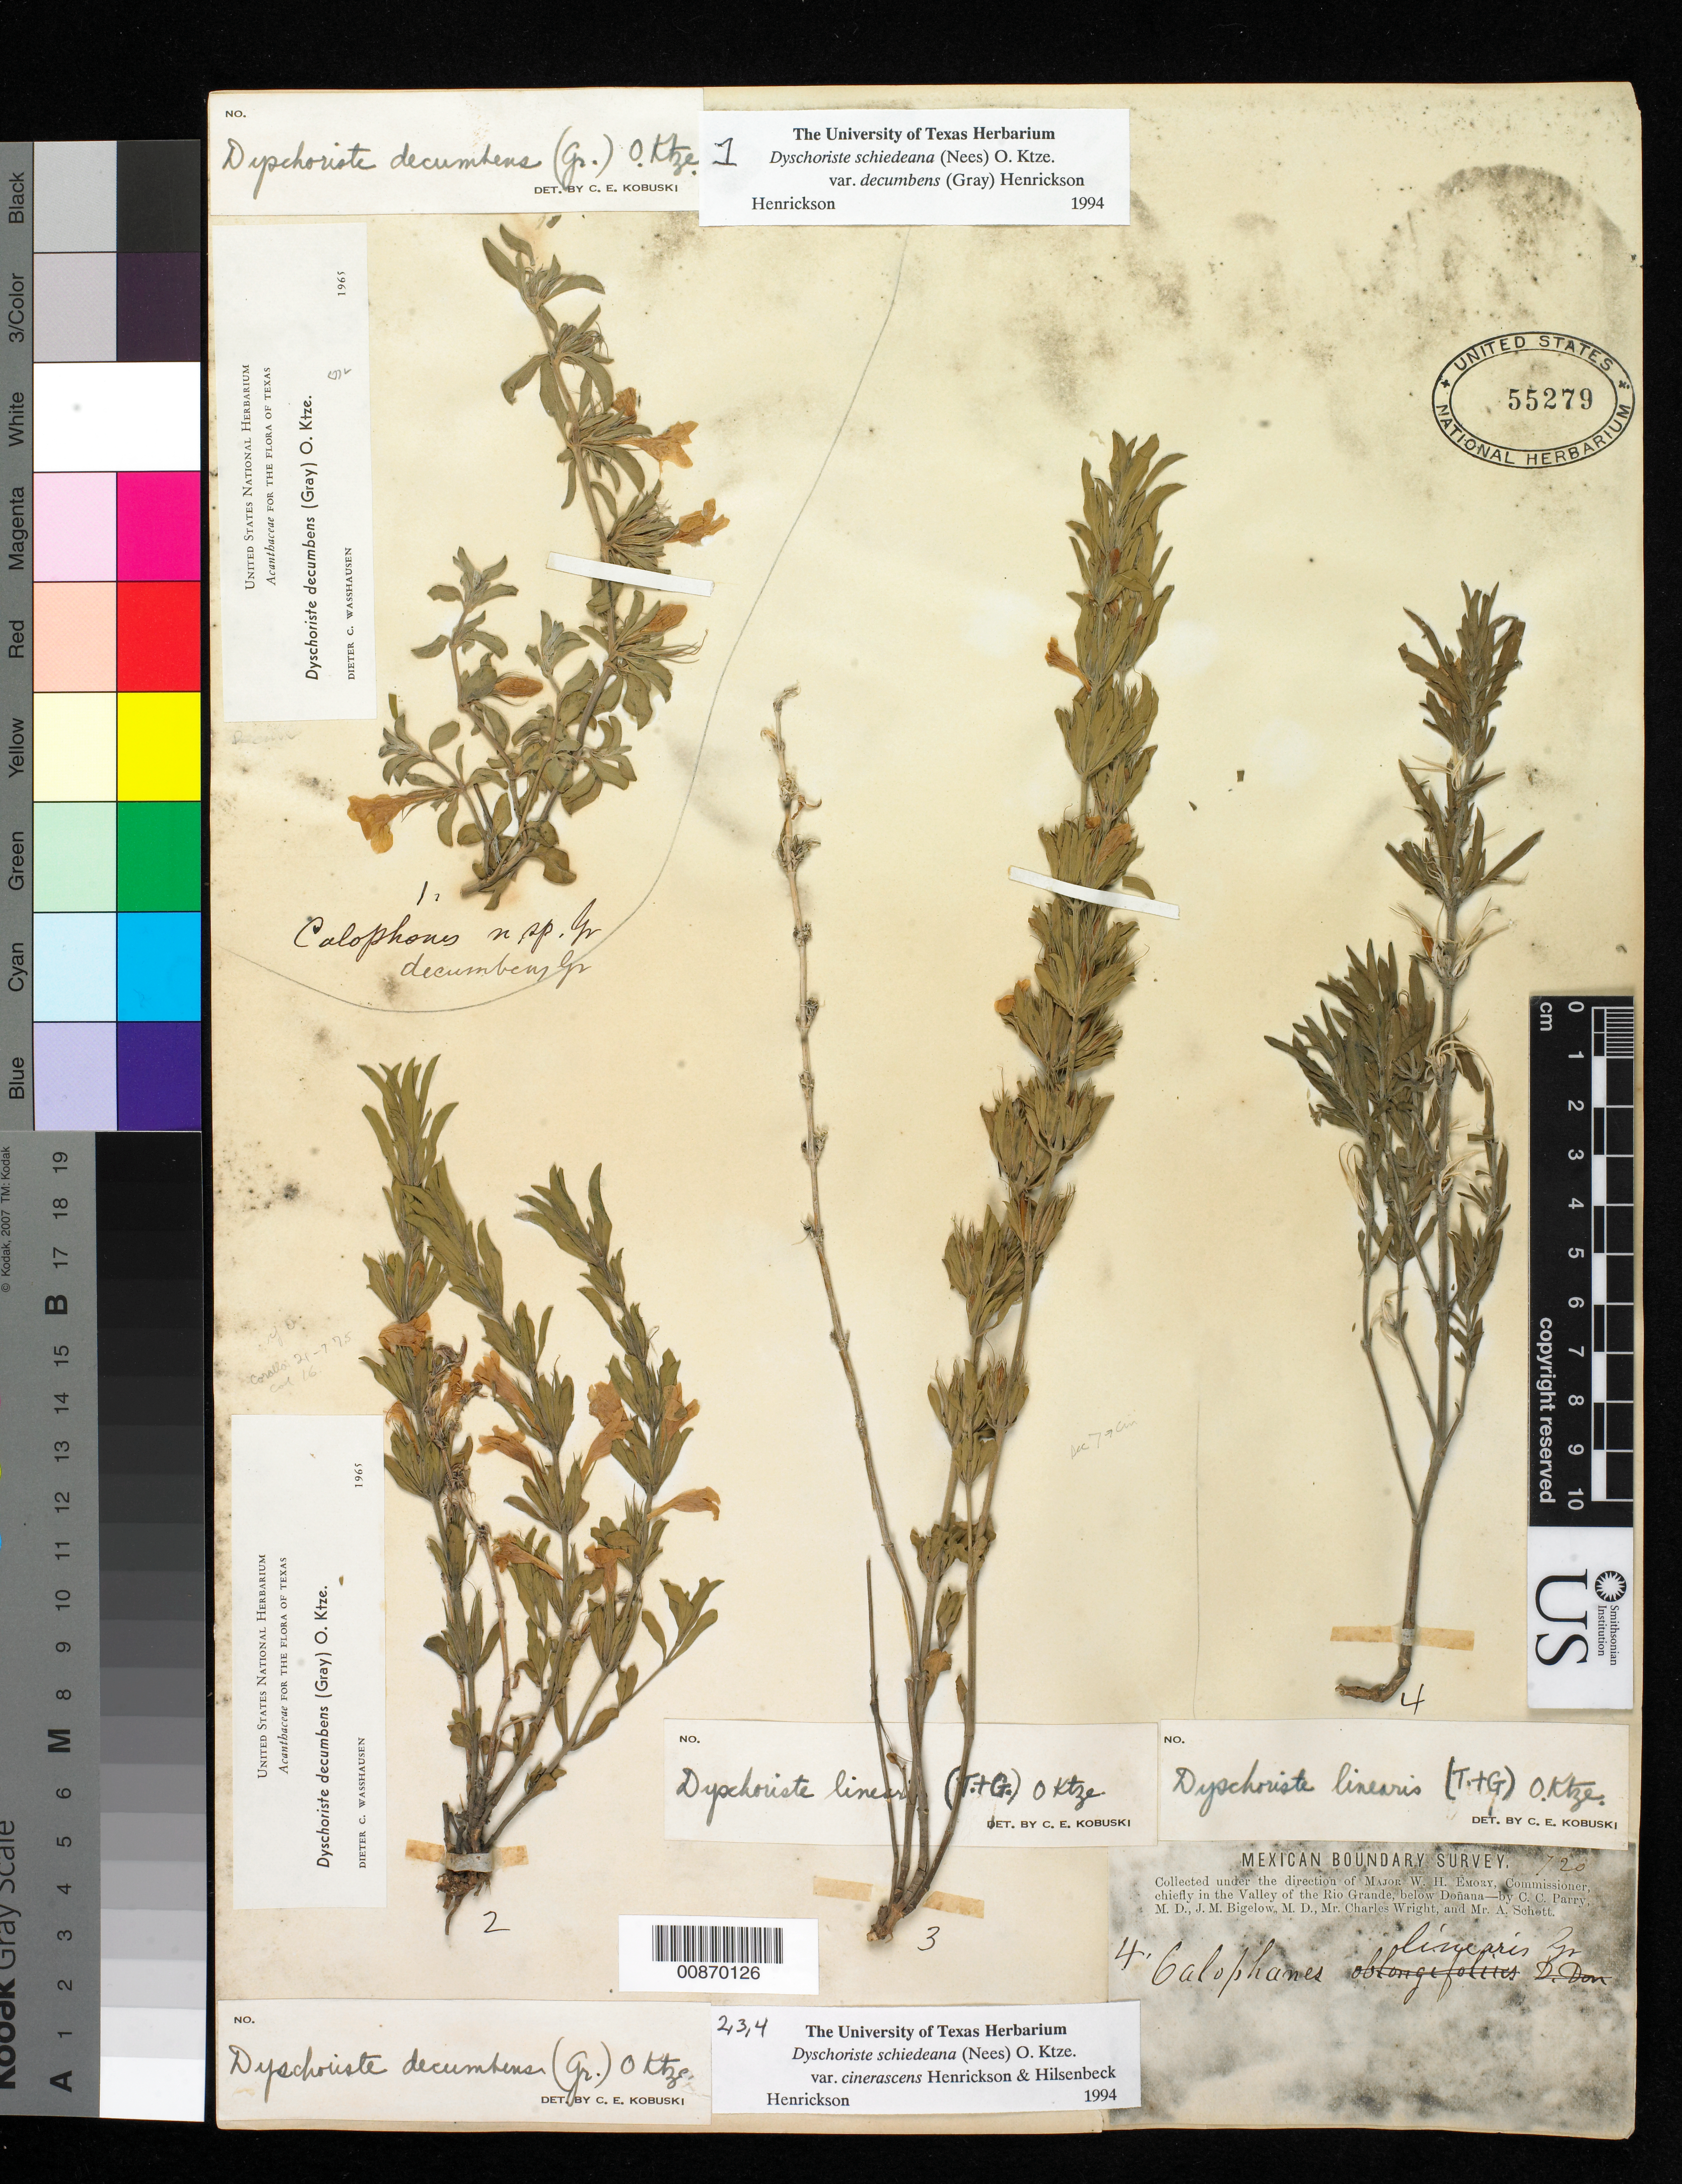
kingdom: Plantae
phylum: Tracheophyta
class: Magnoliopsida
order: Lamiales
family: Acanthaceae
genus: Dyschoriste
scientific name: Dyschoriste schiedeana var. cinerascens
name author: Henrickson & Hilsenb.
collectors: C. C. Parry, J. M. Bigelow, C. Wright & A. C. V. Schott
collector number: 720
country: United States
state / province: New Mexico / Texas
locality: Valley of the Rio Grande, below Doñana.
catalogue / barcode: US 55279